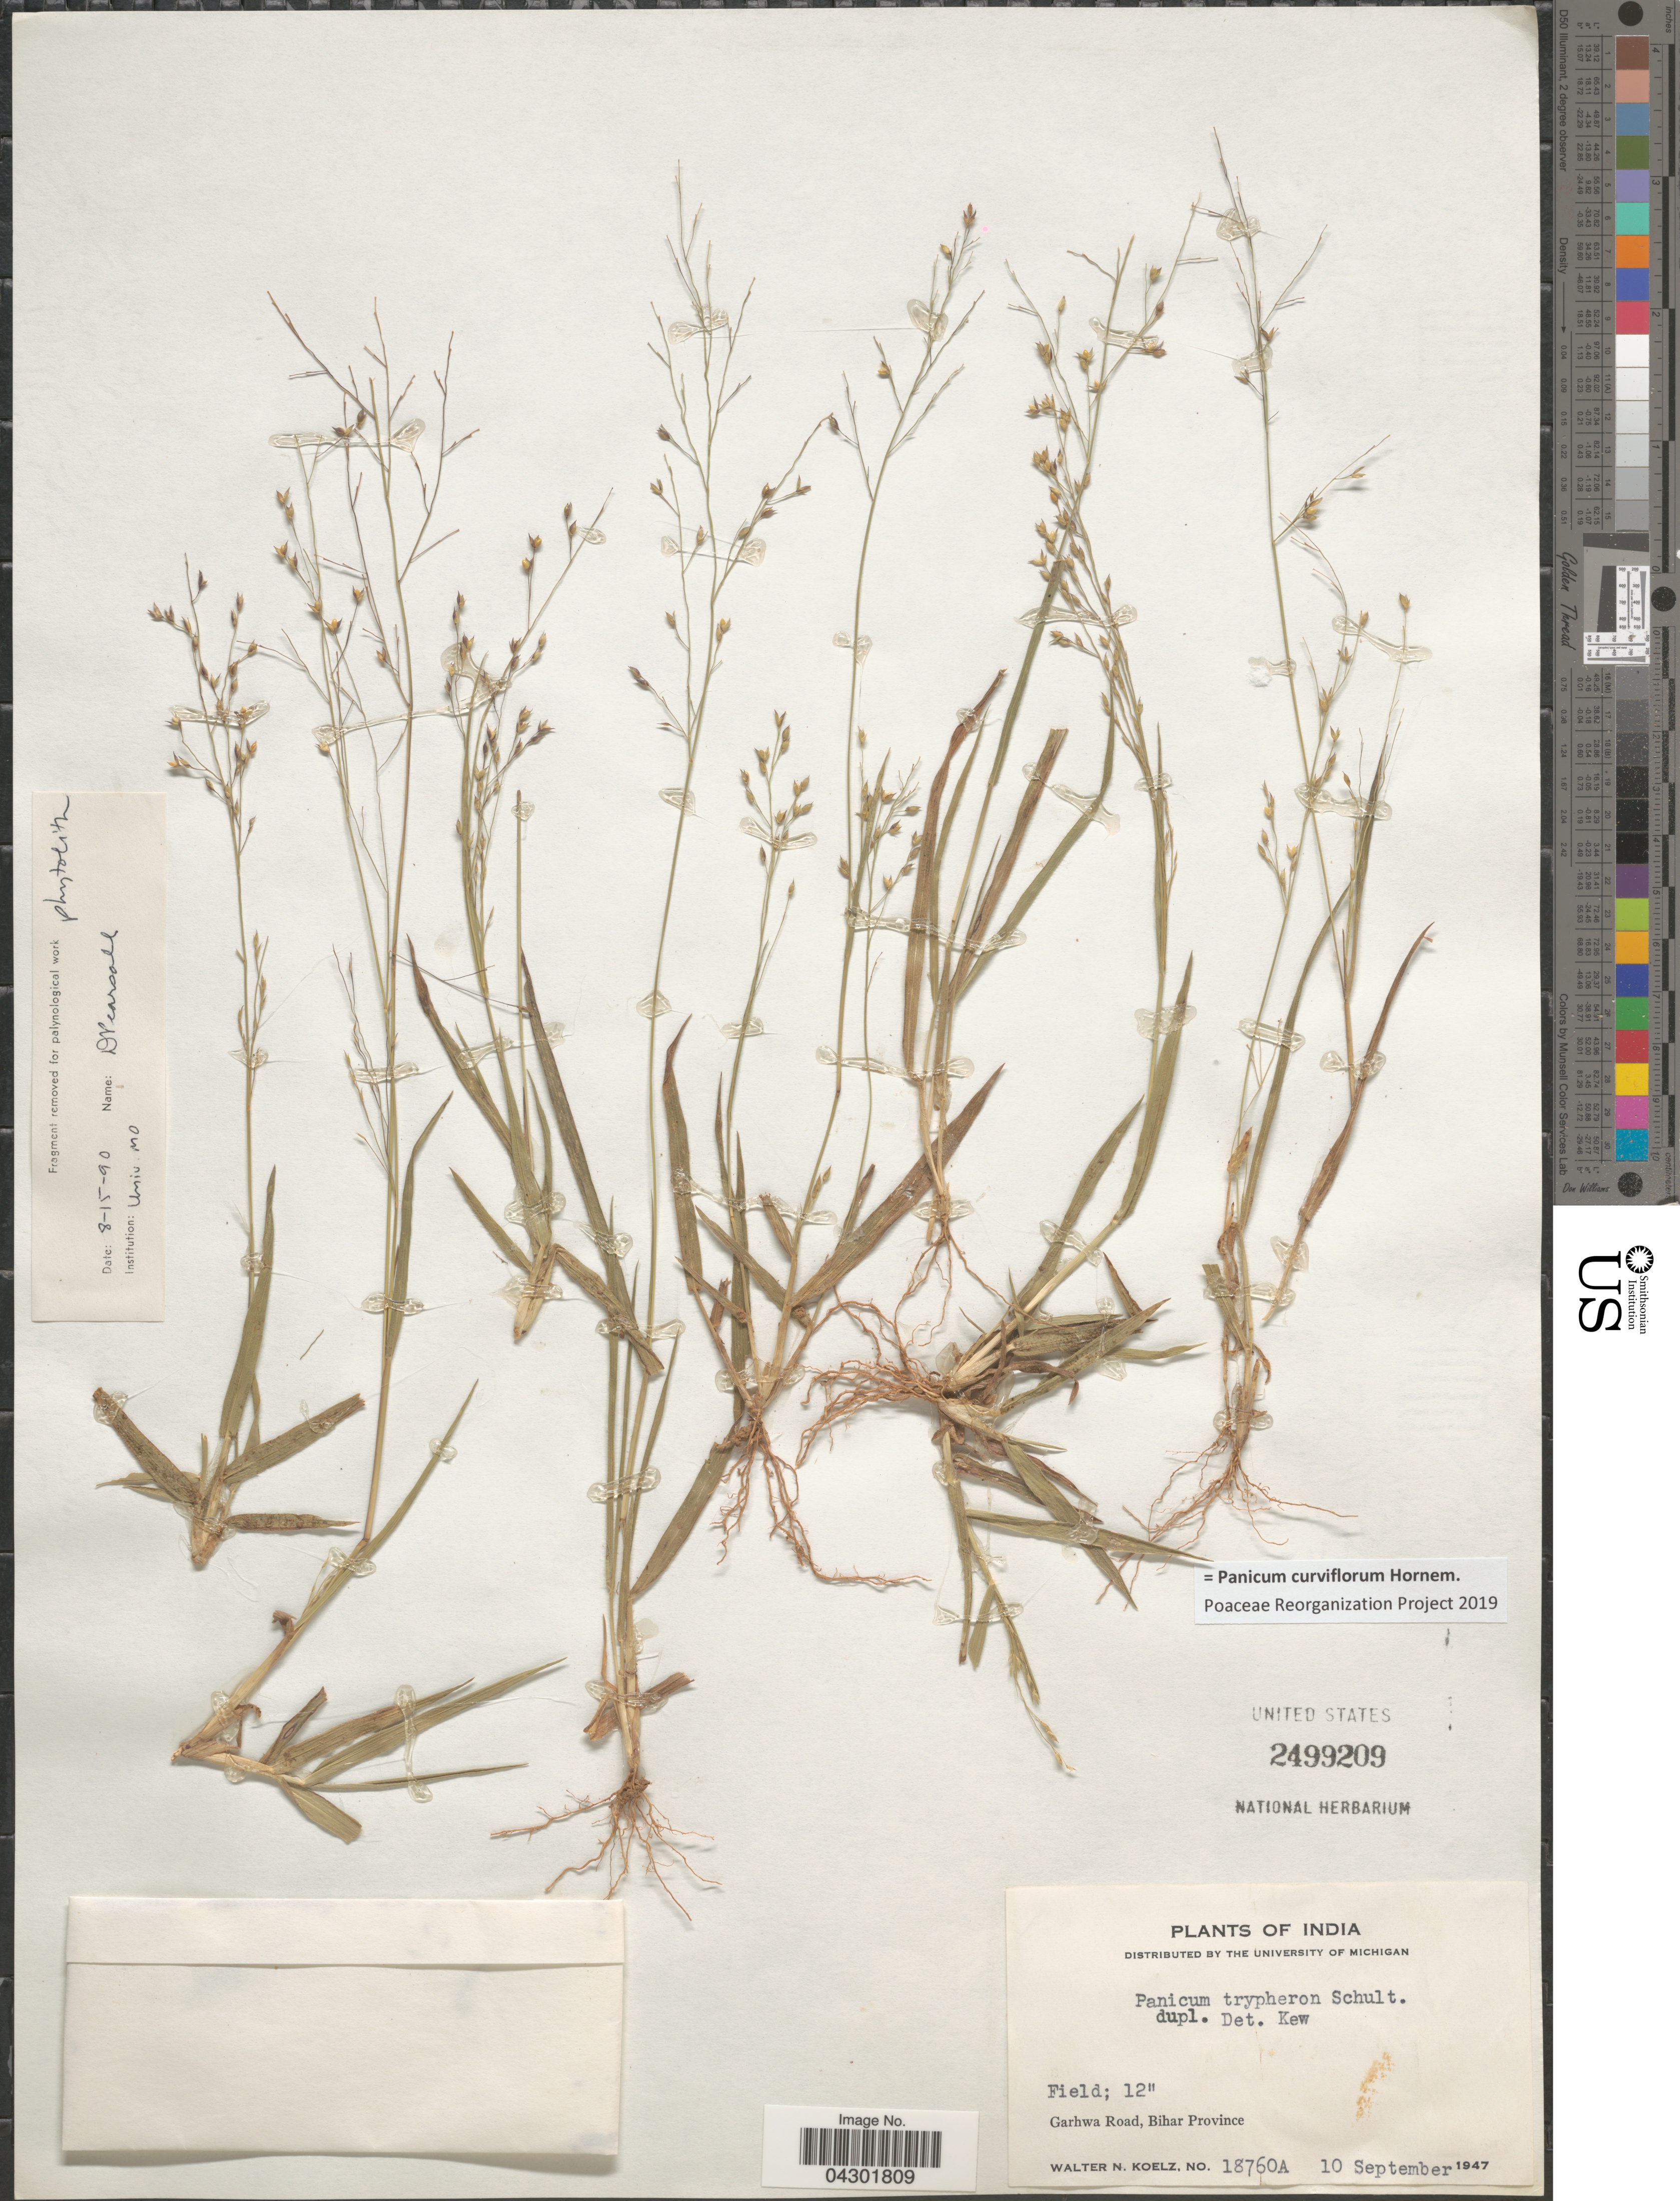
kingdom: Plantae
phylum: Tracheophyta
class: Liliopsida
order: Poales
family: Poaceae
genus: Panicum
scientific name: Panicum curviflorum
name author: Hornem.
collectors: W. N. Koelz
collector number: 18760A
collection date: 1947-09-10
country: India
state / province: Bihar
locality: Garhwa road, Bihar Province.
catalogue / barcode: US 2499209